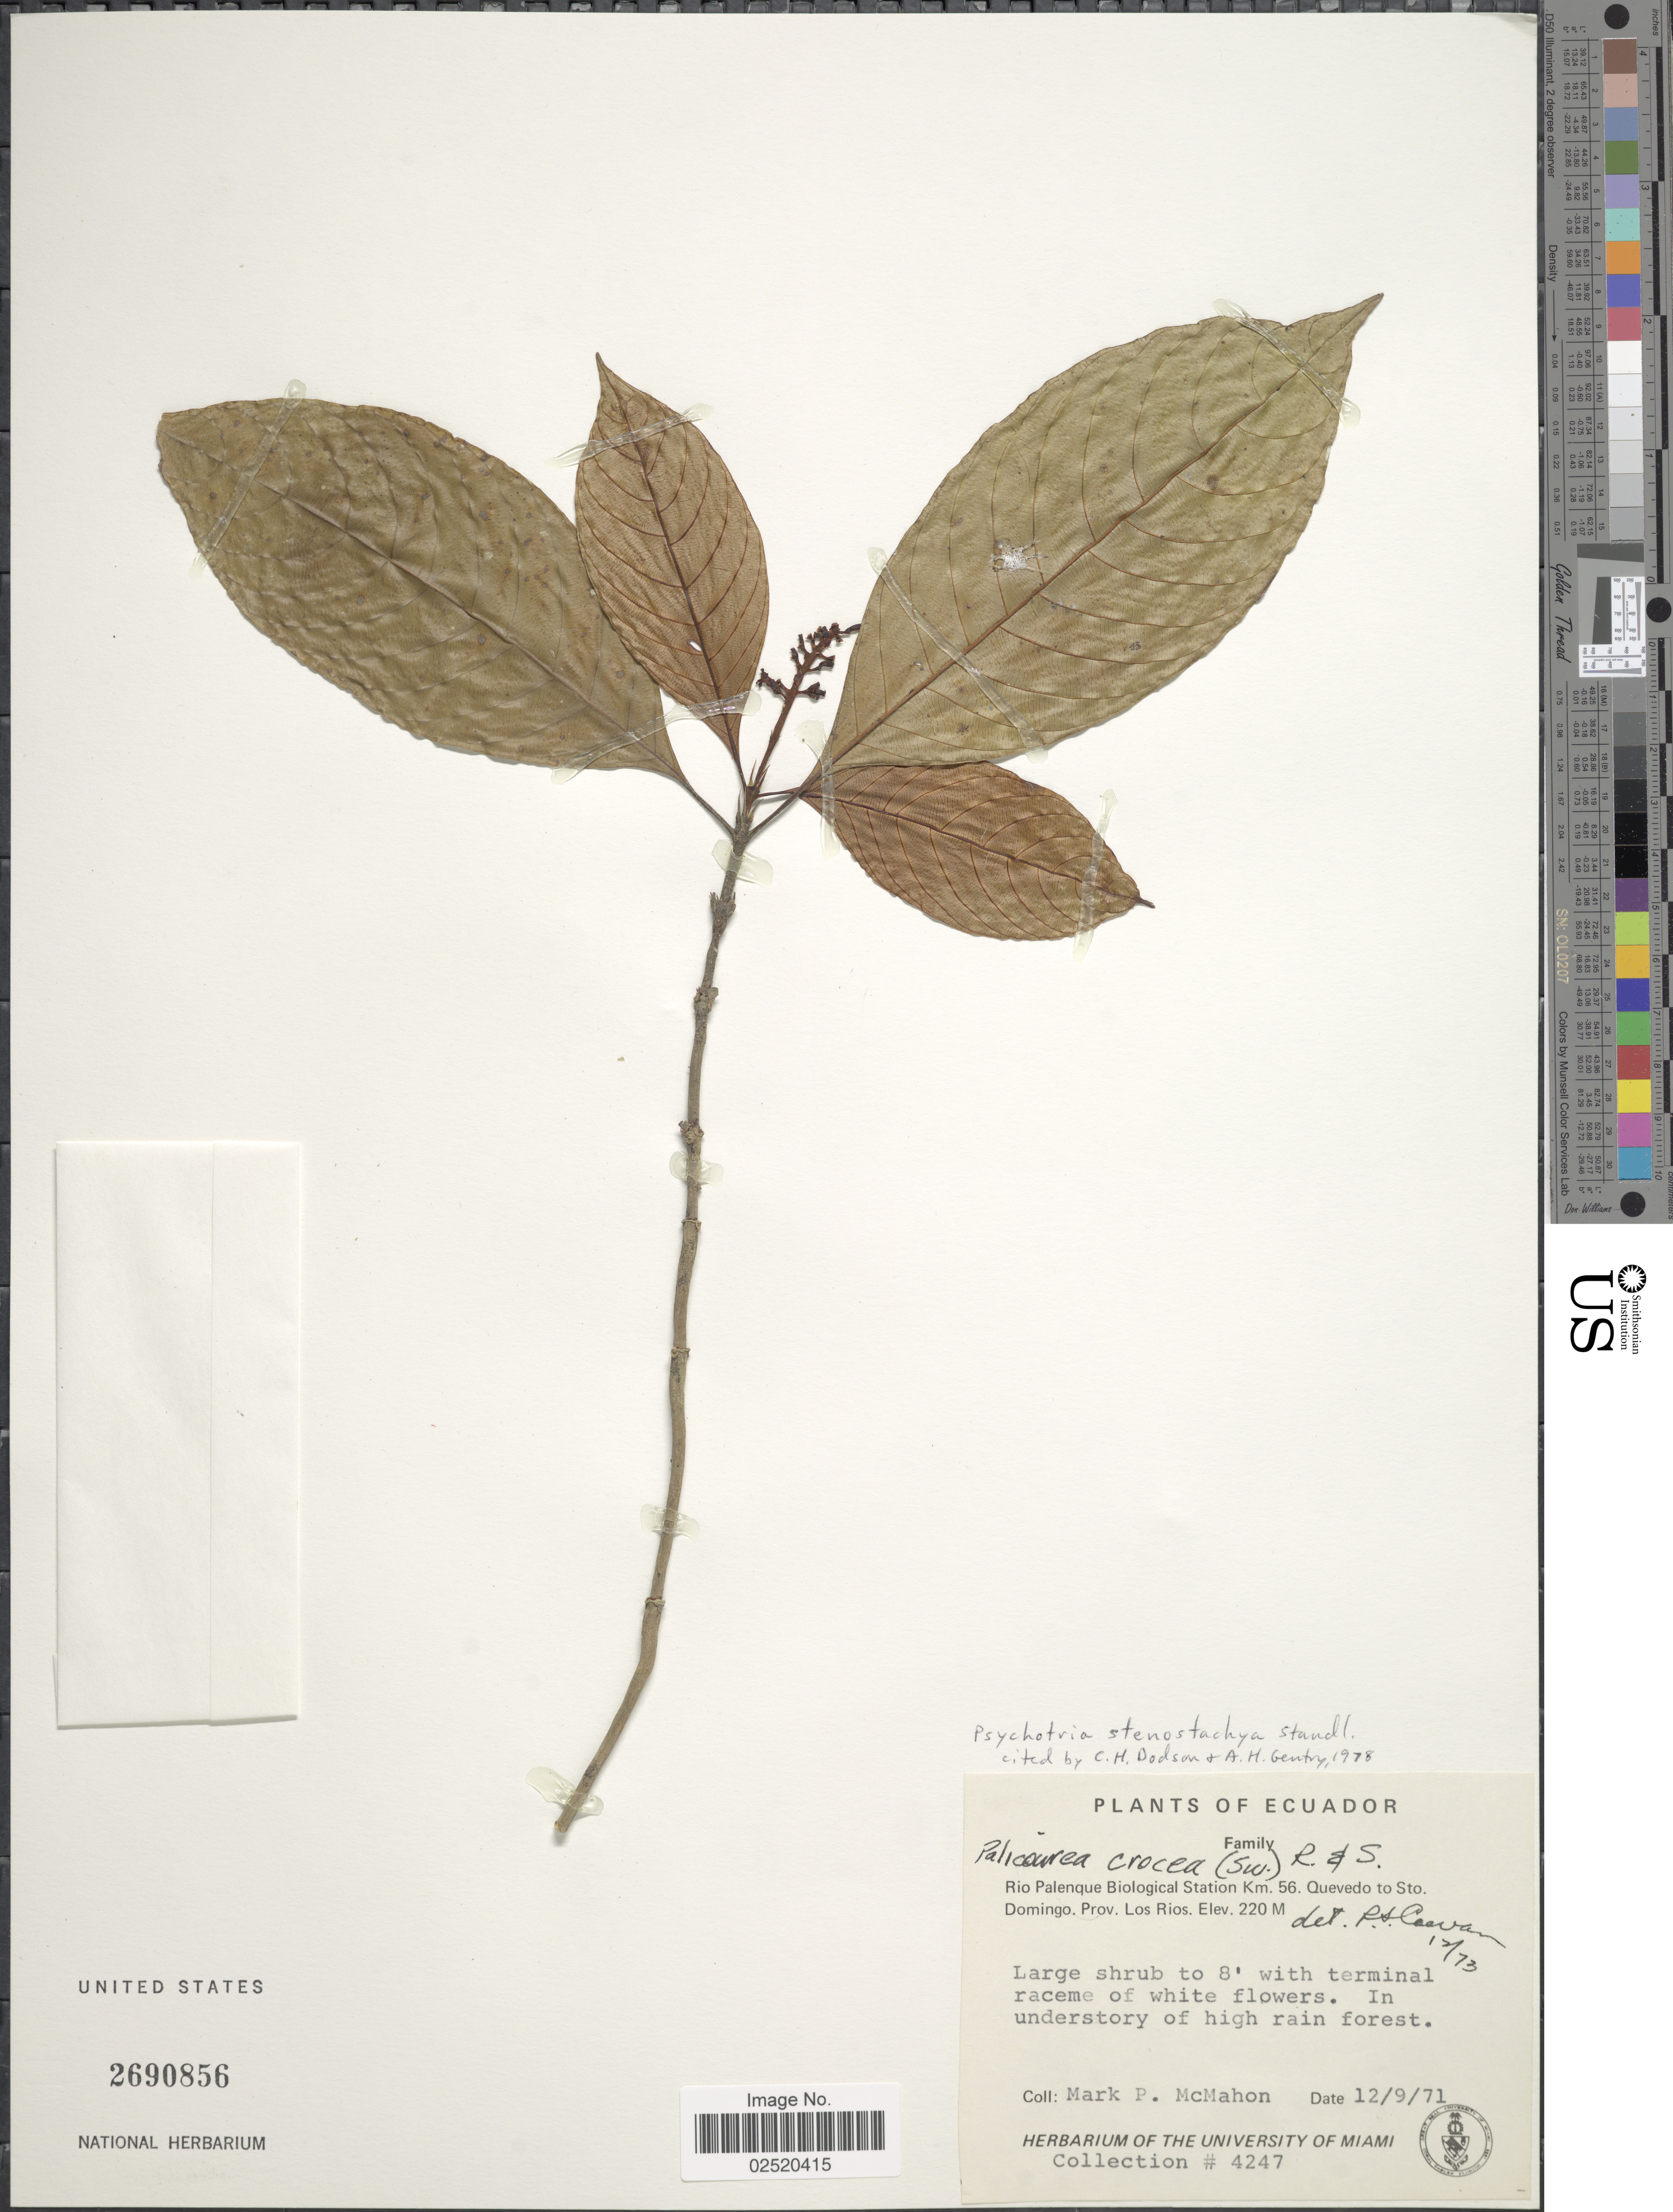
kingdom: Plantae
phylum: Tracheophyta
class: Magnoliopsida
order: Gentianales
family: Rubiaceae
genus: Psychotria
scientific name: Psychotria stenostachya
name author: Standl.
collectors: M. McMahon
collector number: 4247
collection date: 1971-09-12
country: Ecuador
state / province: Los Ríos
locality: Rio Palenque Biological Station Km. 56. Quevedo to Sto. Domingo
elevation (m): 220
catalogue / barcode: US 2690856